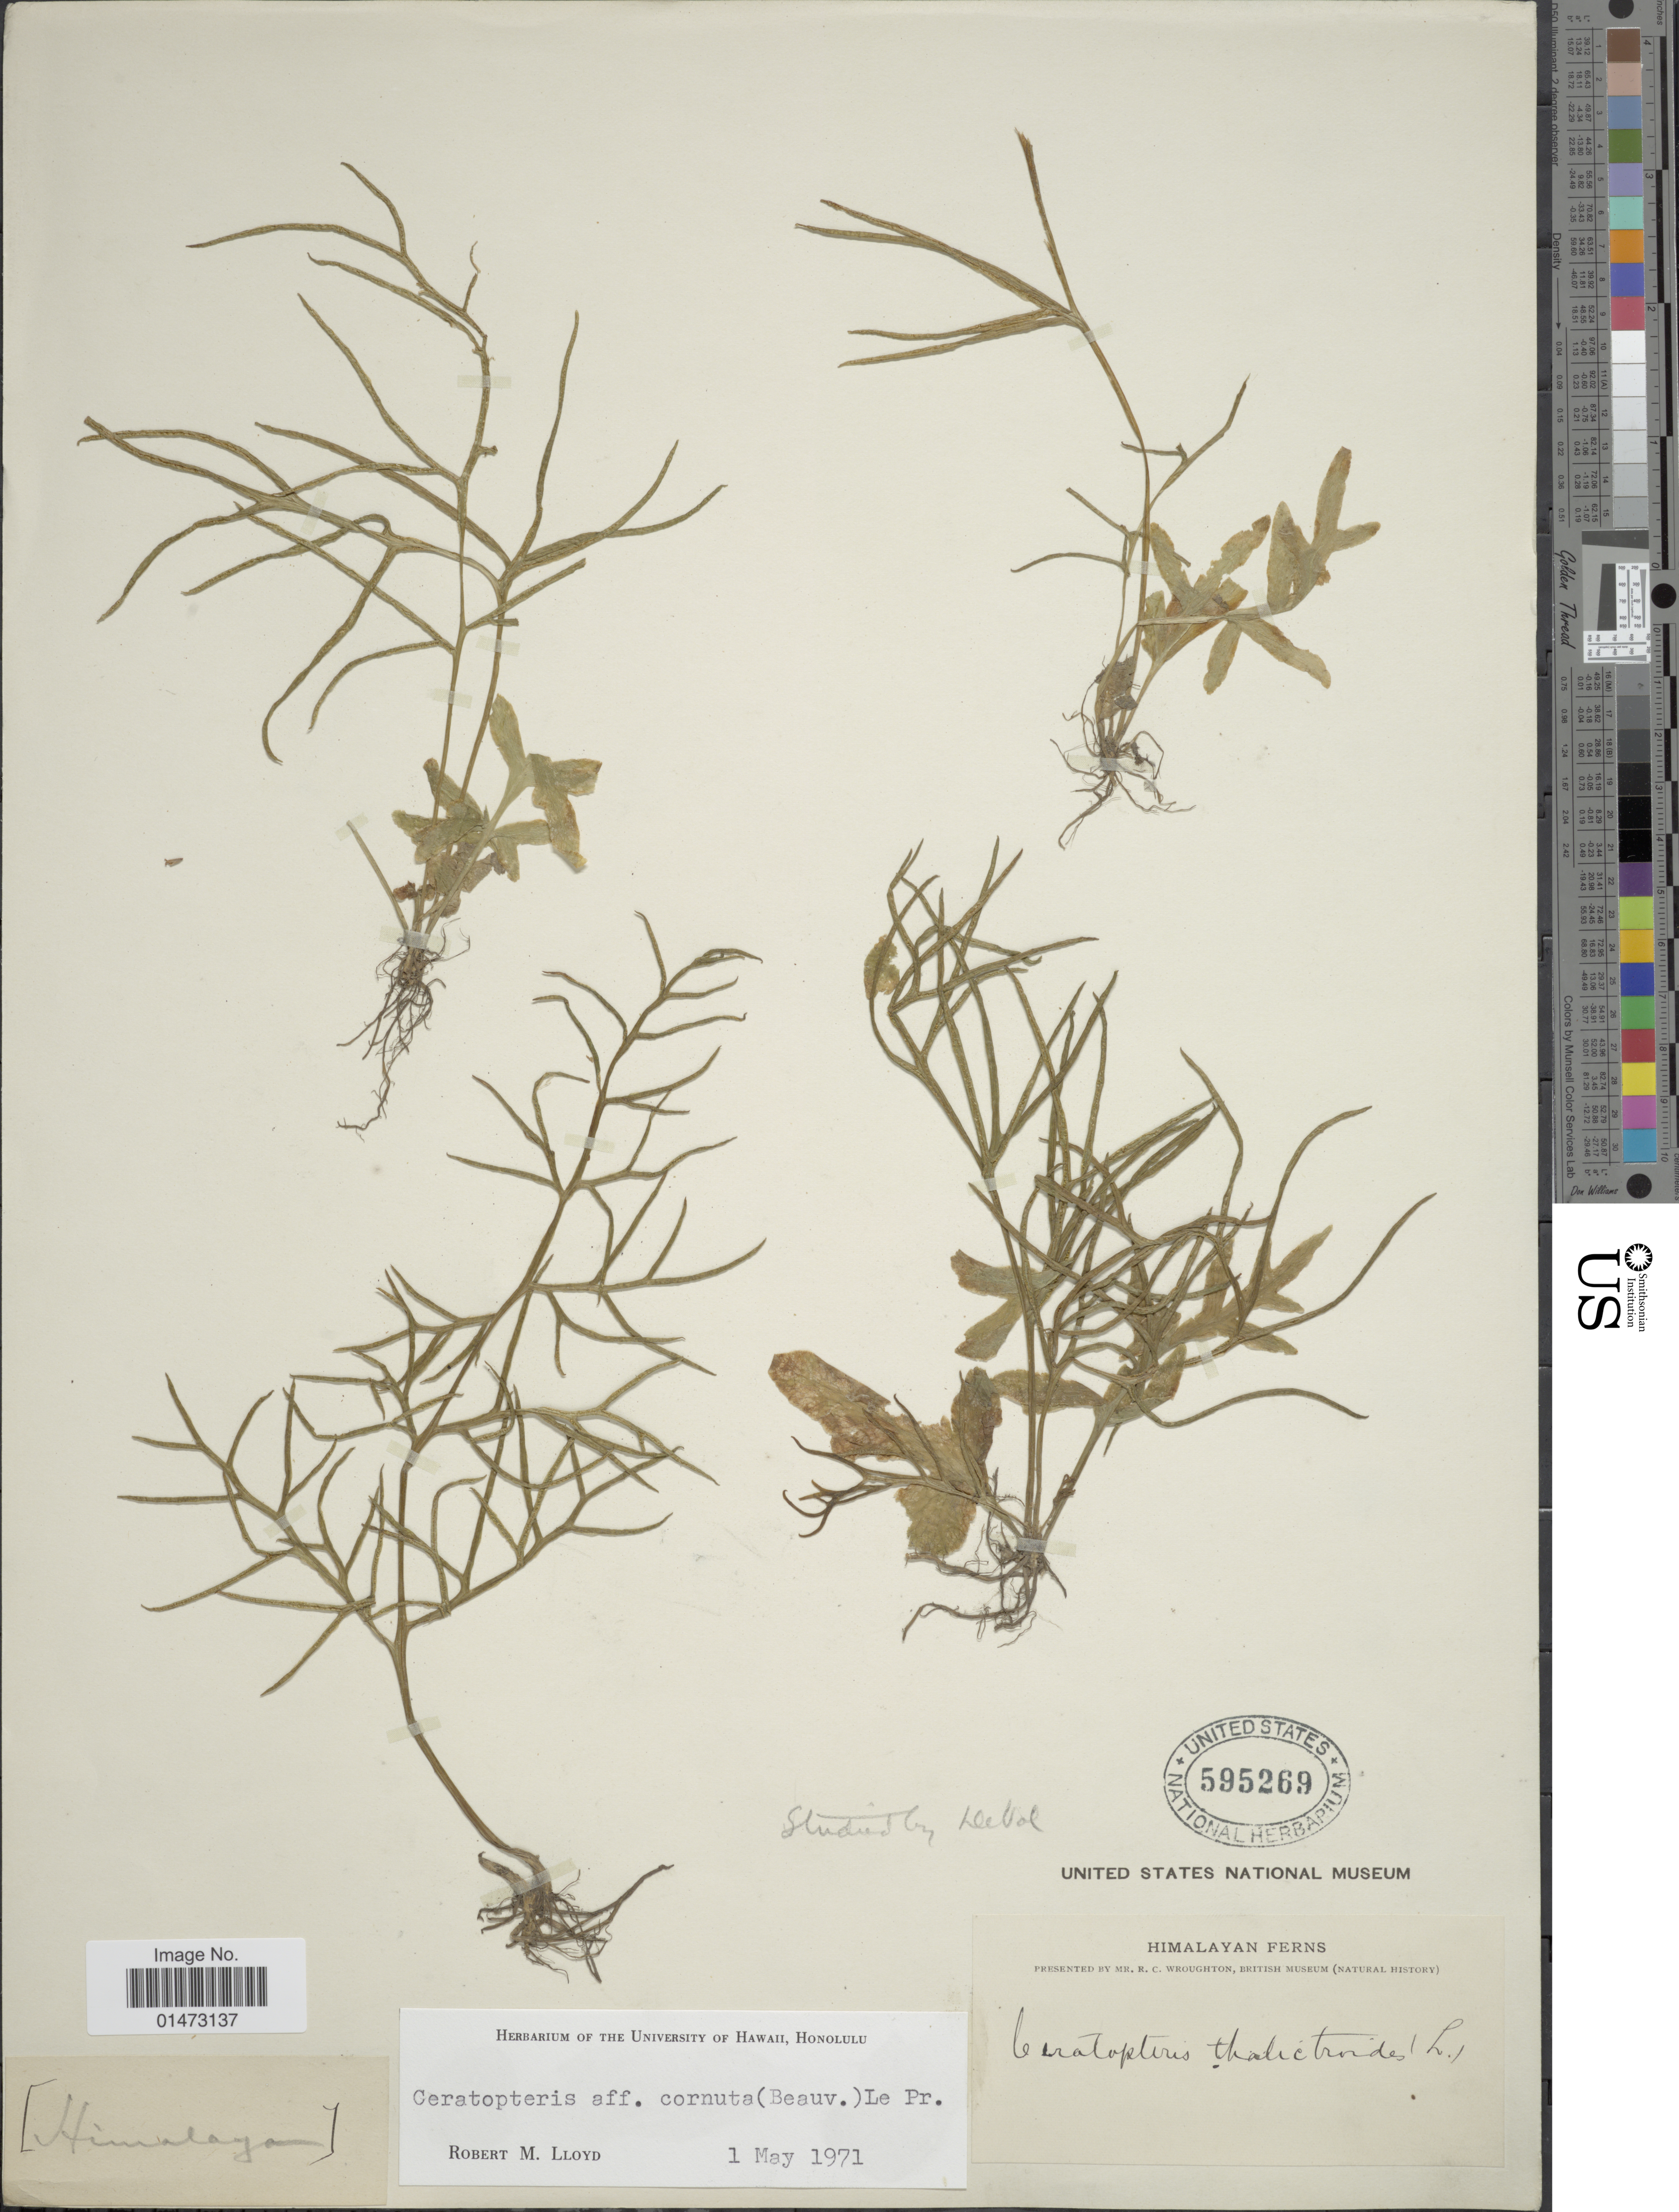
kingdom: Plantae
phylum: Tracheophyta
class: Polypodiopsida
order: Polypodiales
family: Pteridaceae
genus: Ceratopteris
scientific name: Ceratopteris cornuta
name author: (P. Beauv.) Le Prieur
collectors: R. Wroughton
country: India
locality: Himalayan Ferns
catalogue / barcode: US 595269